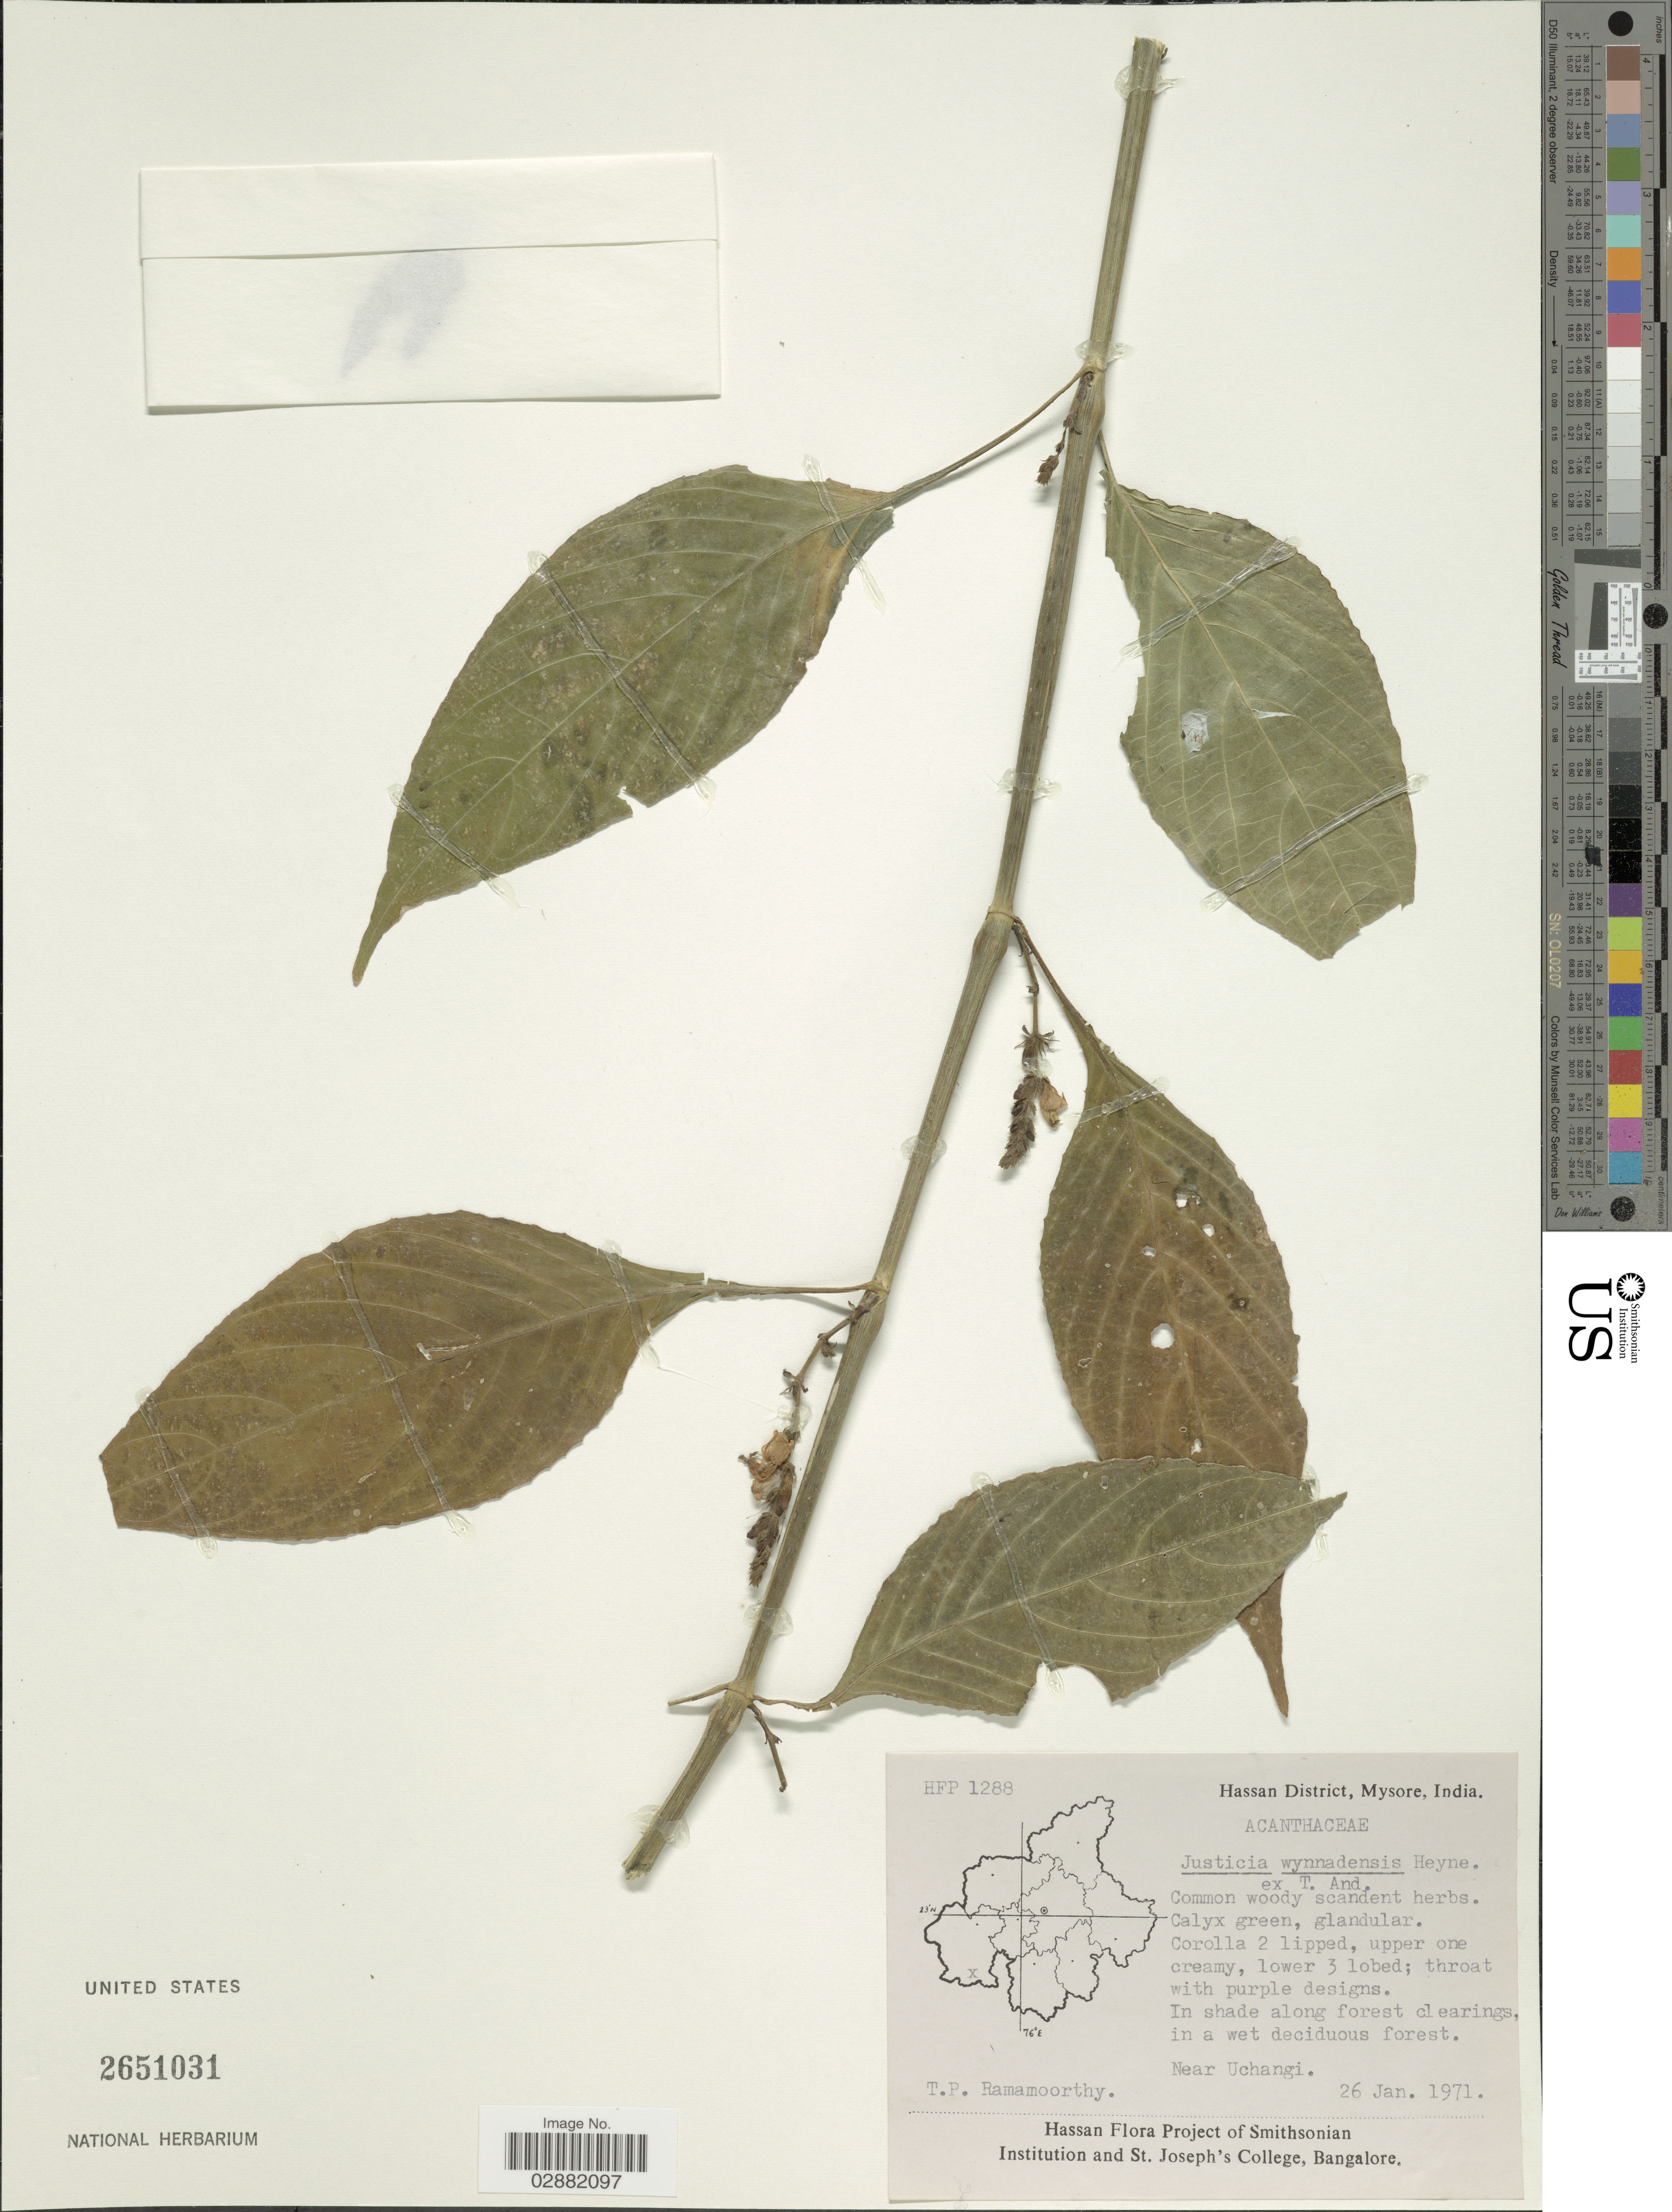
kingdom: Plantae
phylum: Tracheophyta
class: Magnoliopsida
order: Lamiales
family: Acanthaceae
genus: Justicia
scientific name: Justicia wynaadensis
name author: B. Heyne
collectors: T. P. Ramamoorthy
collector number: HFP1288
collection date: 1971-01-26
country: India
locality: Hassan District, Mysore, Near Uchangi.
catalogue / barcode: US 2651031